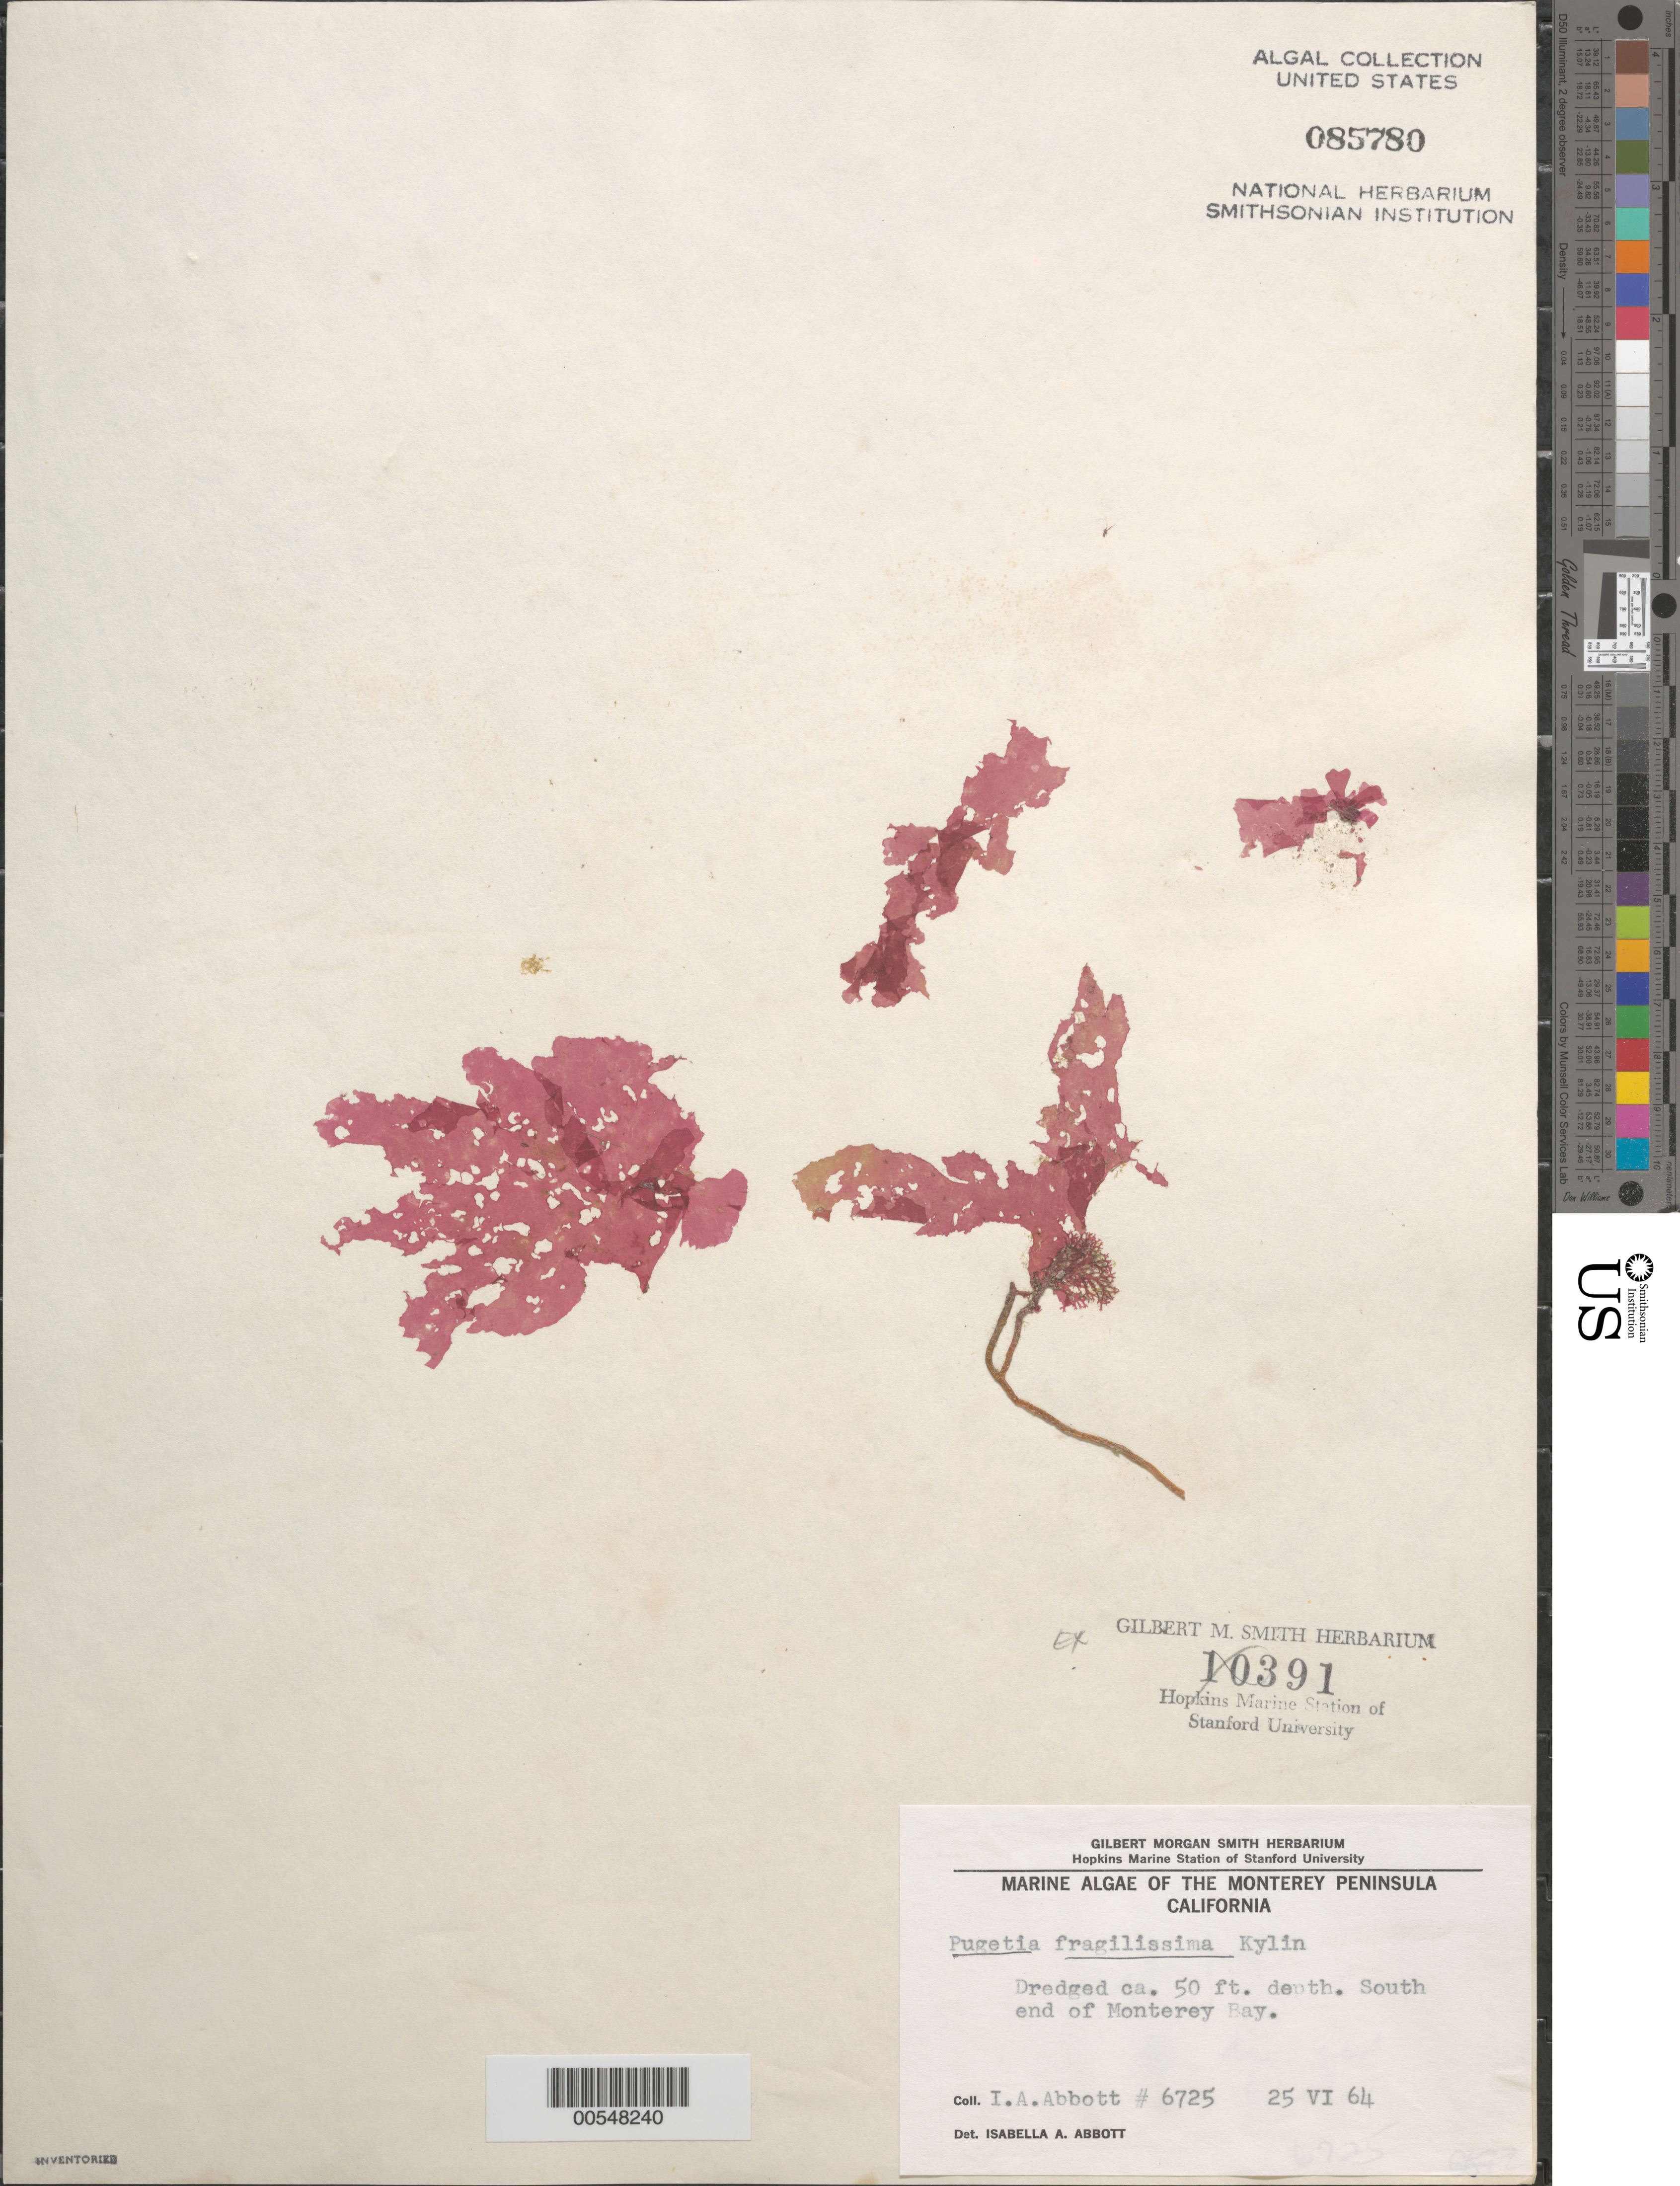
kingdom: Plantae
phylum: Rhodophyta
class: Florideophyceae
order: Gigartinales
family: Kallymeniaceae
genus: Pugetia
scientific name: Pugetia fragilissima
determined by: Abbott, Isabella A.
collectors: I. A. Abbott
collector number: IAA 6725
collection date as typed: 25 Jun 1964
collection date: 1964-06-25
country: United States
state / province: California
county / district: Monterey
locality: Monterey Bay, south end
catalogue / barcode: US 85780